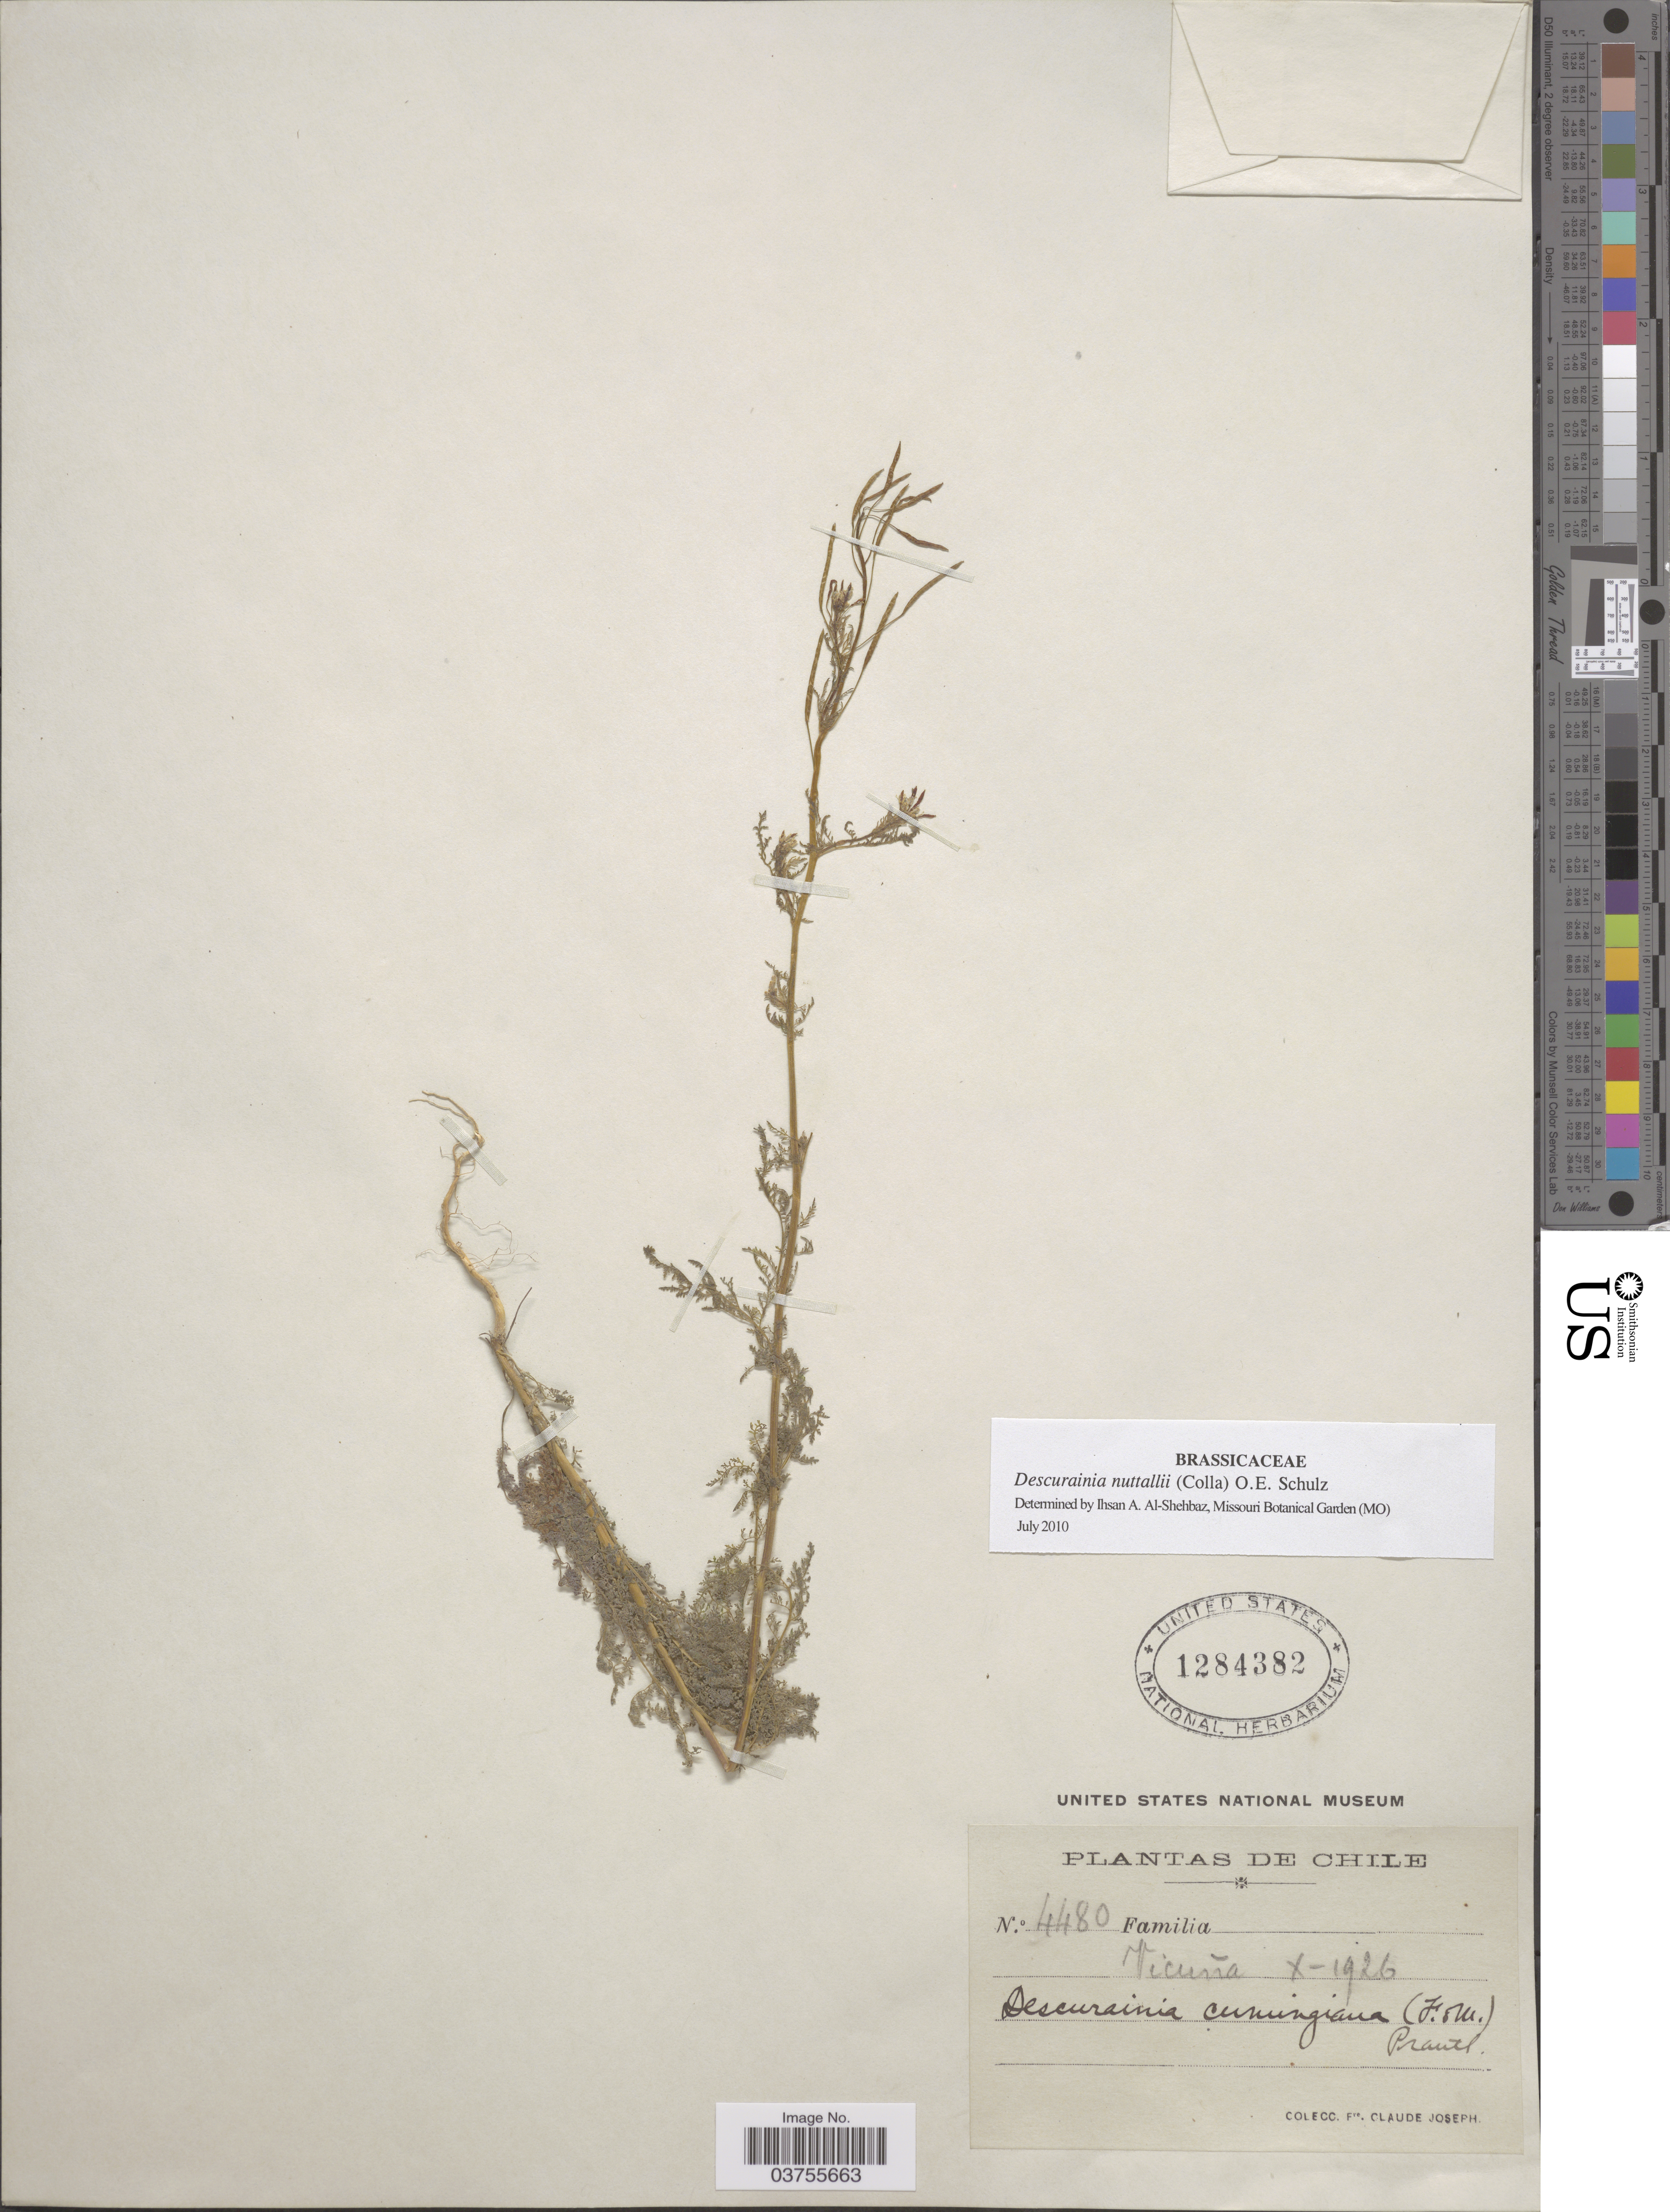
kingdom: Plantae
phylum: Tracheophyta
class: Magnoliopsida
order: Brassicales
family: Brassicaceae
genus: Descurainia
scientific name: Descurainia nuttallii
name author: (Colla & C.A. Mey.) O.E. Schulz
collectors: Frere Claude Joseph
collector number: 4480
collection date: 1926-10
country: Chile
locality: Vicuña.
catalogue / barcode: US 1284382